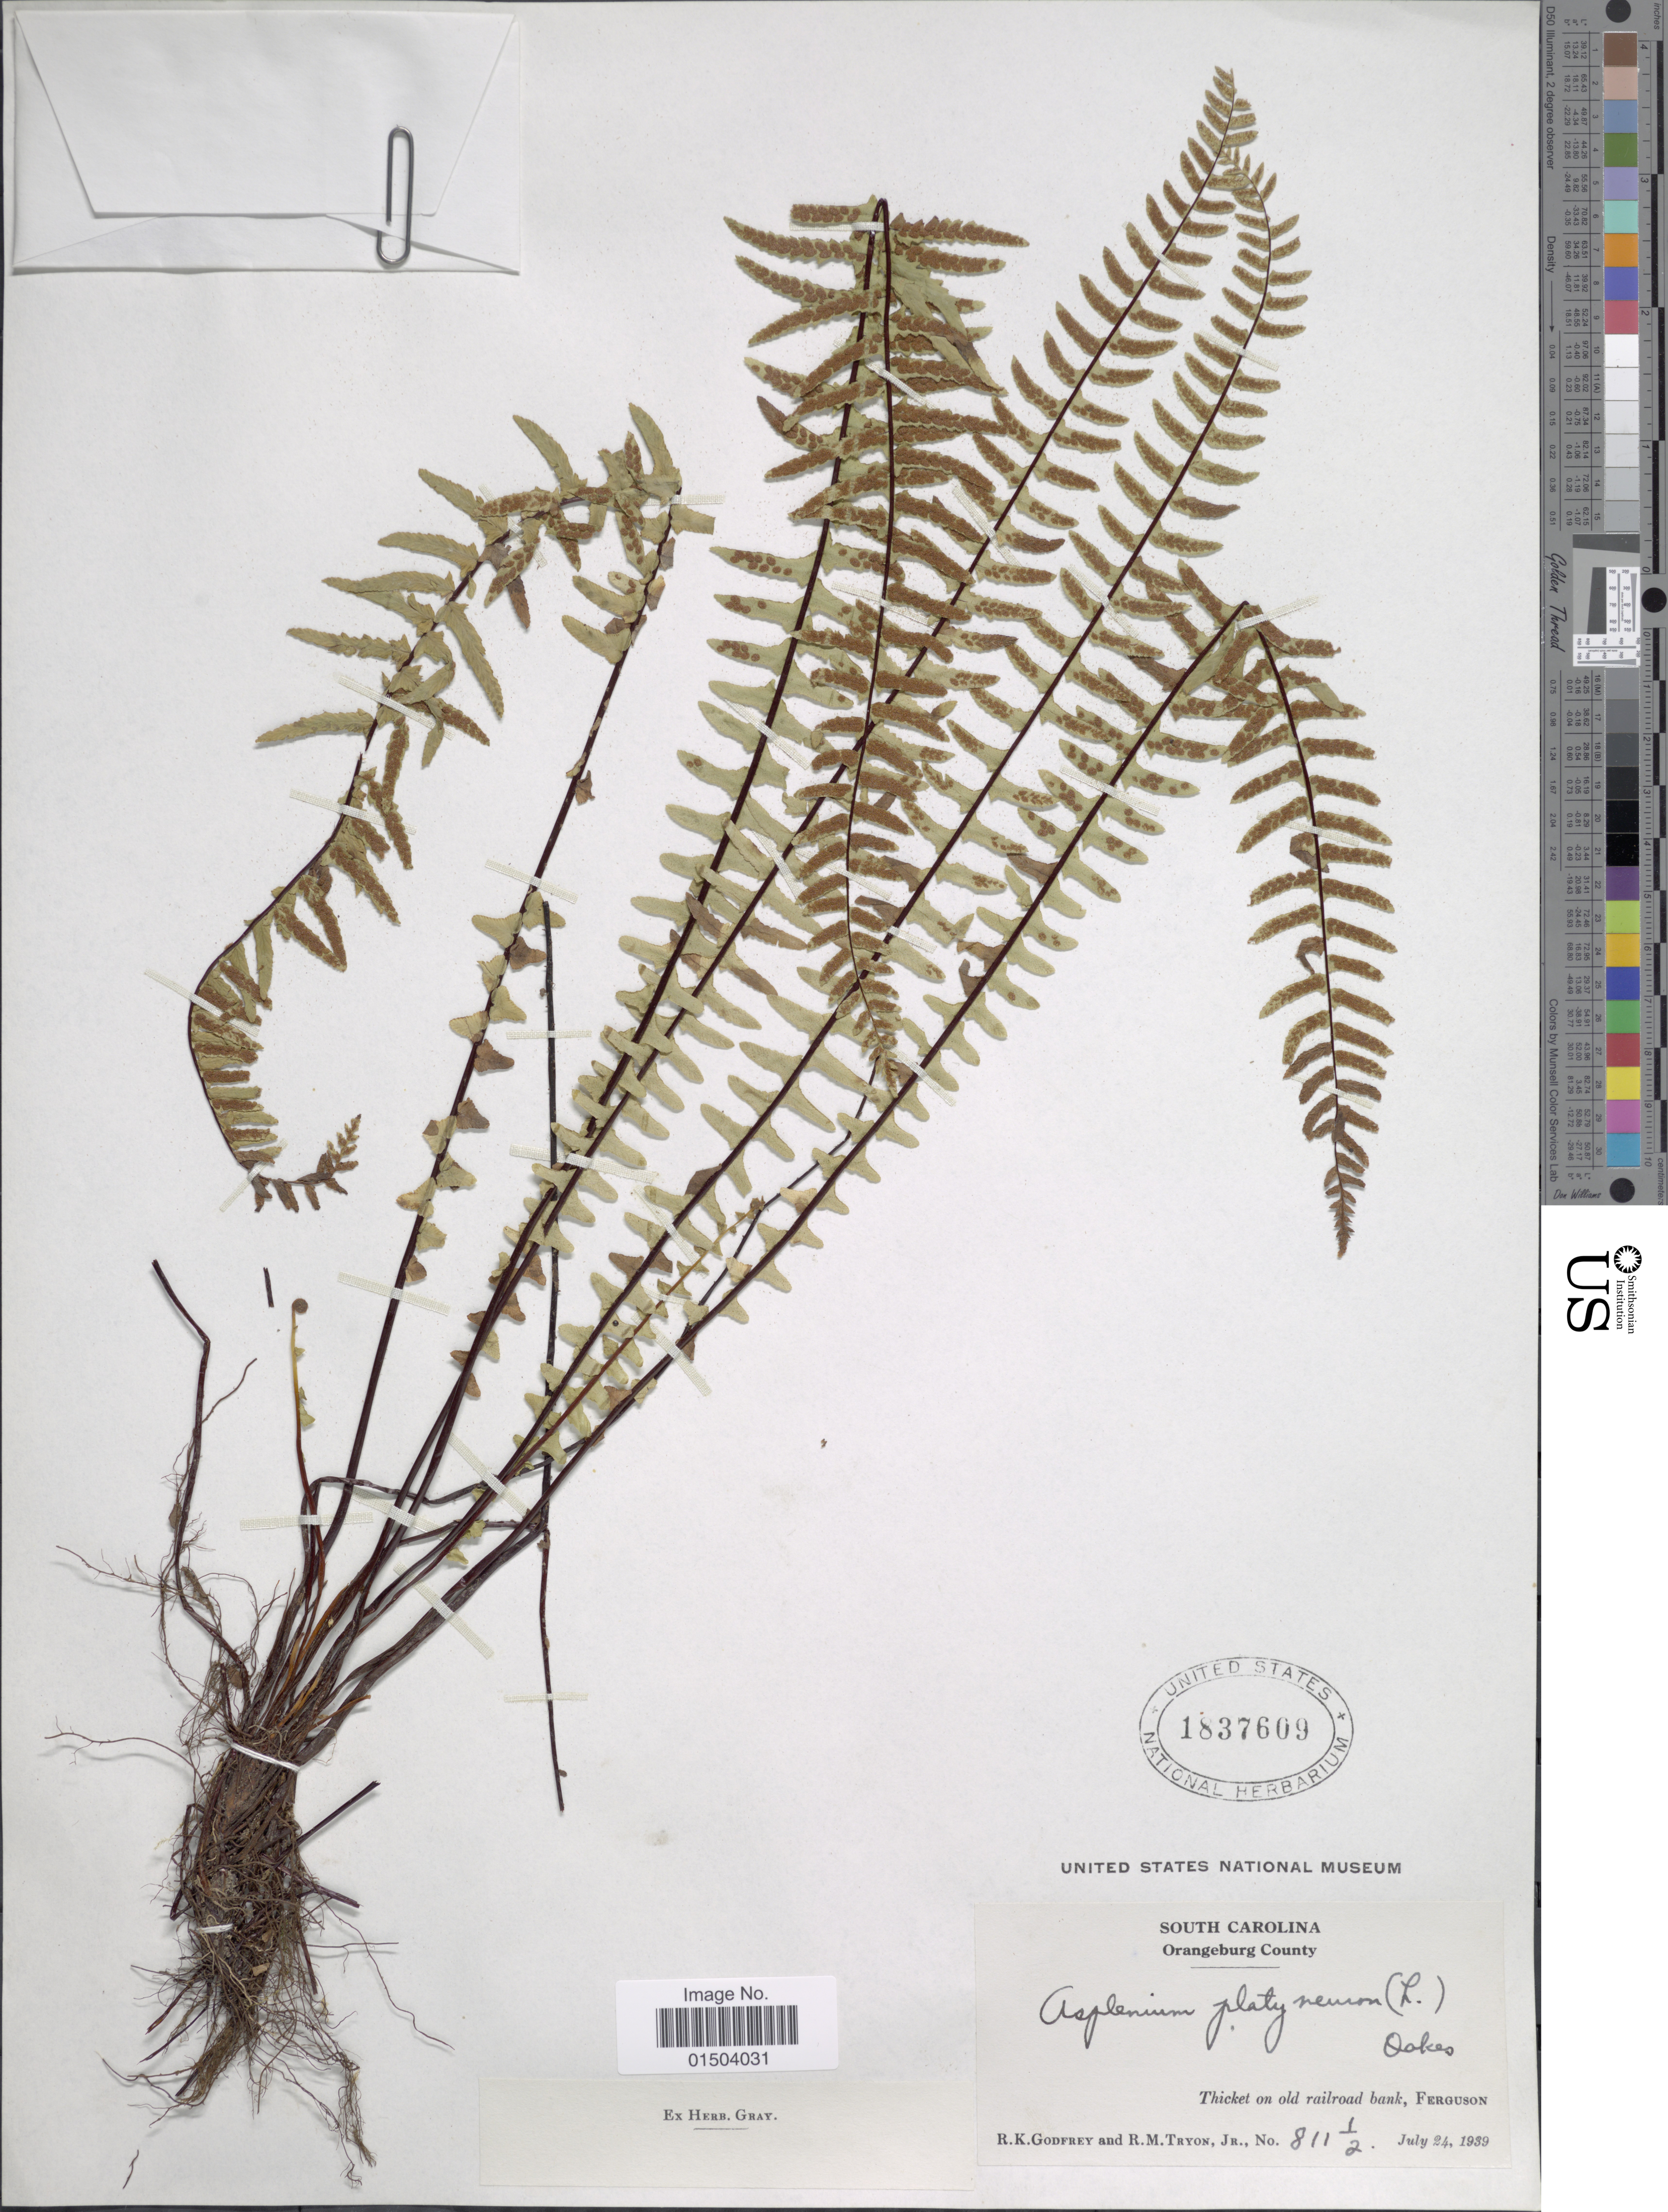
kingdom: Plantae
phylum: Tracheophyta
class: Polypodiopsida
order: Polypodiales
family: Aspleniaceae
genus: Asplenium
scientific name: Asplenium platyneuron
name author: (L.) Britton, Stearns & Poggenb.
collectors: R. K. Godfrey & R. M. Tryon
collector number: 811½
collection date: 1939-07-24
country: United States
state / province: South Carolina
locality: Orangeburg County. Thicket on old railroad bank, Ferguson.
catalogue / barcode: US 1837609